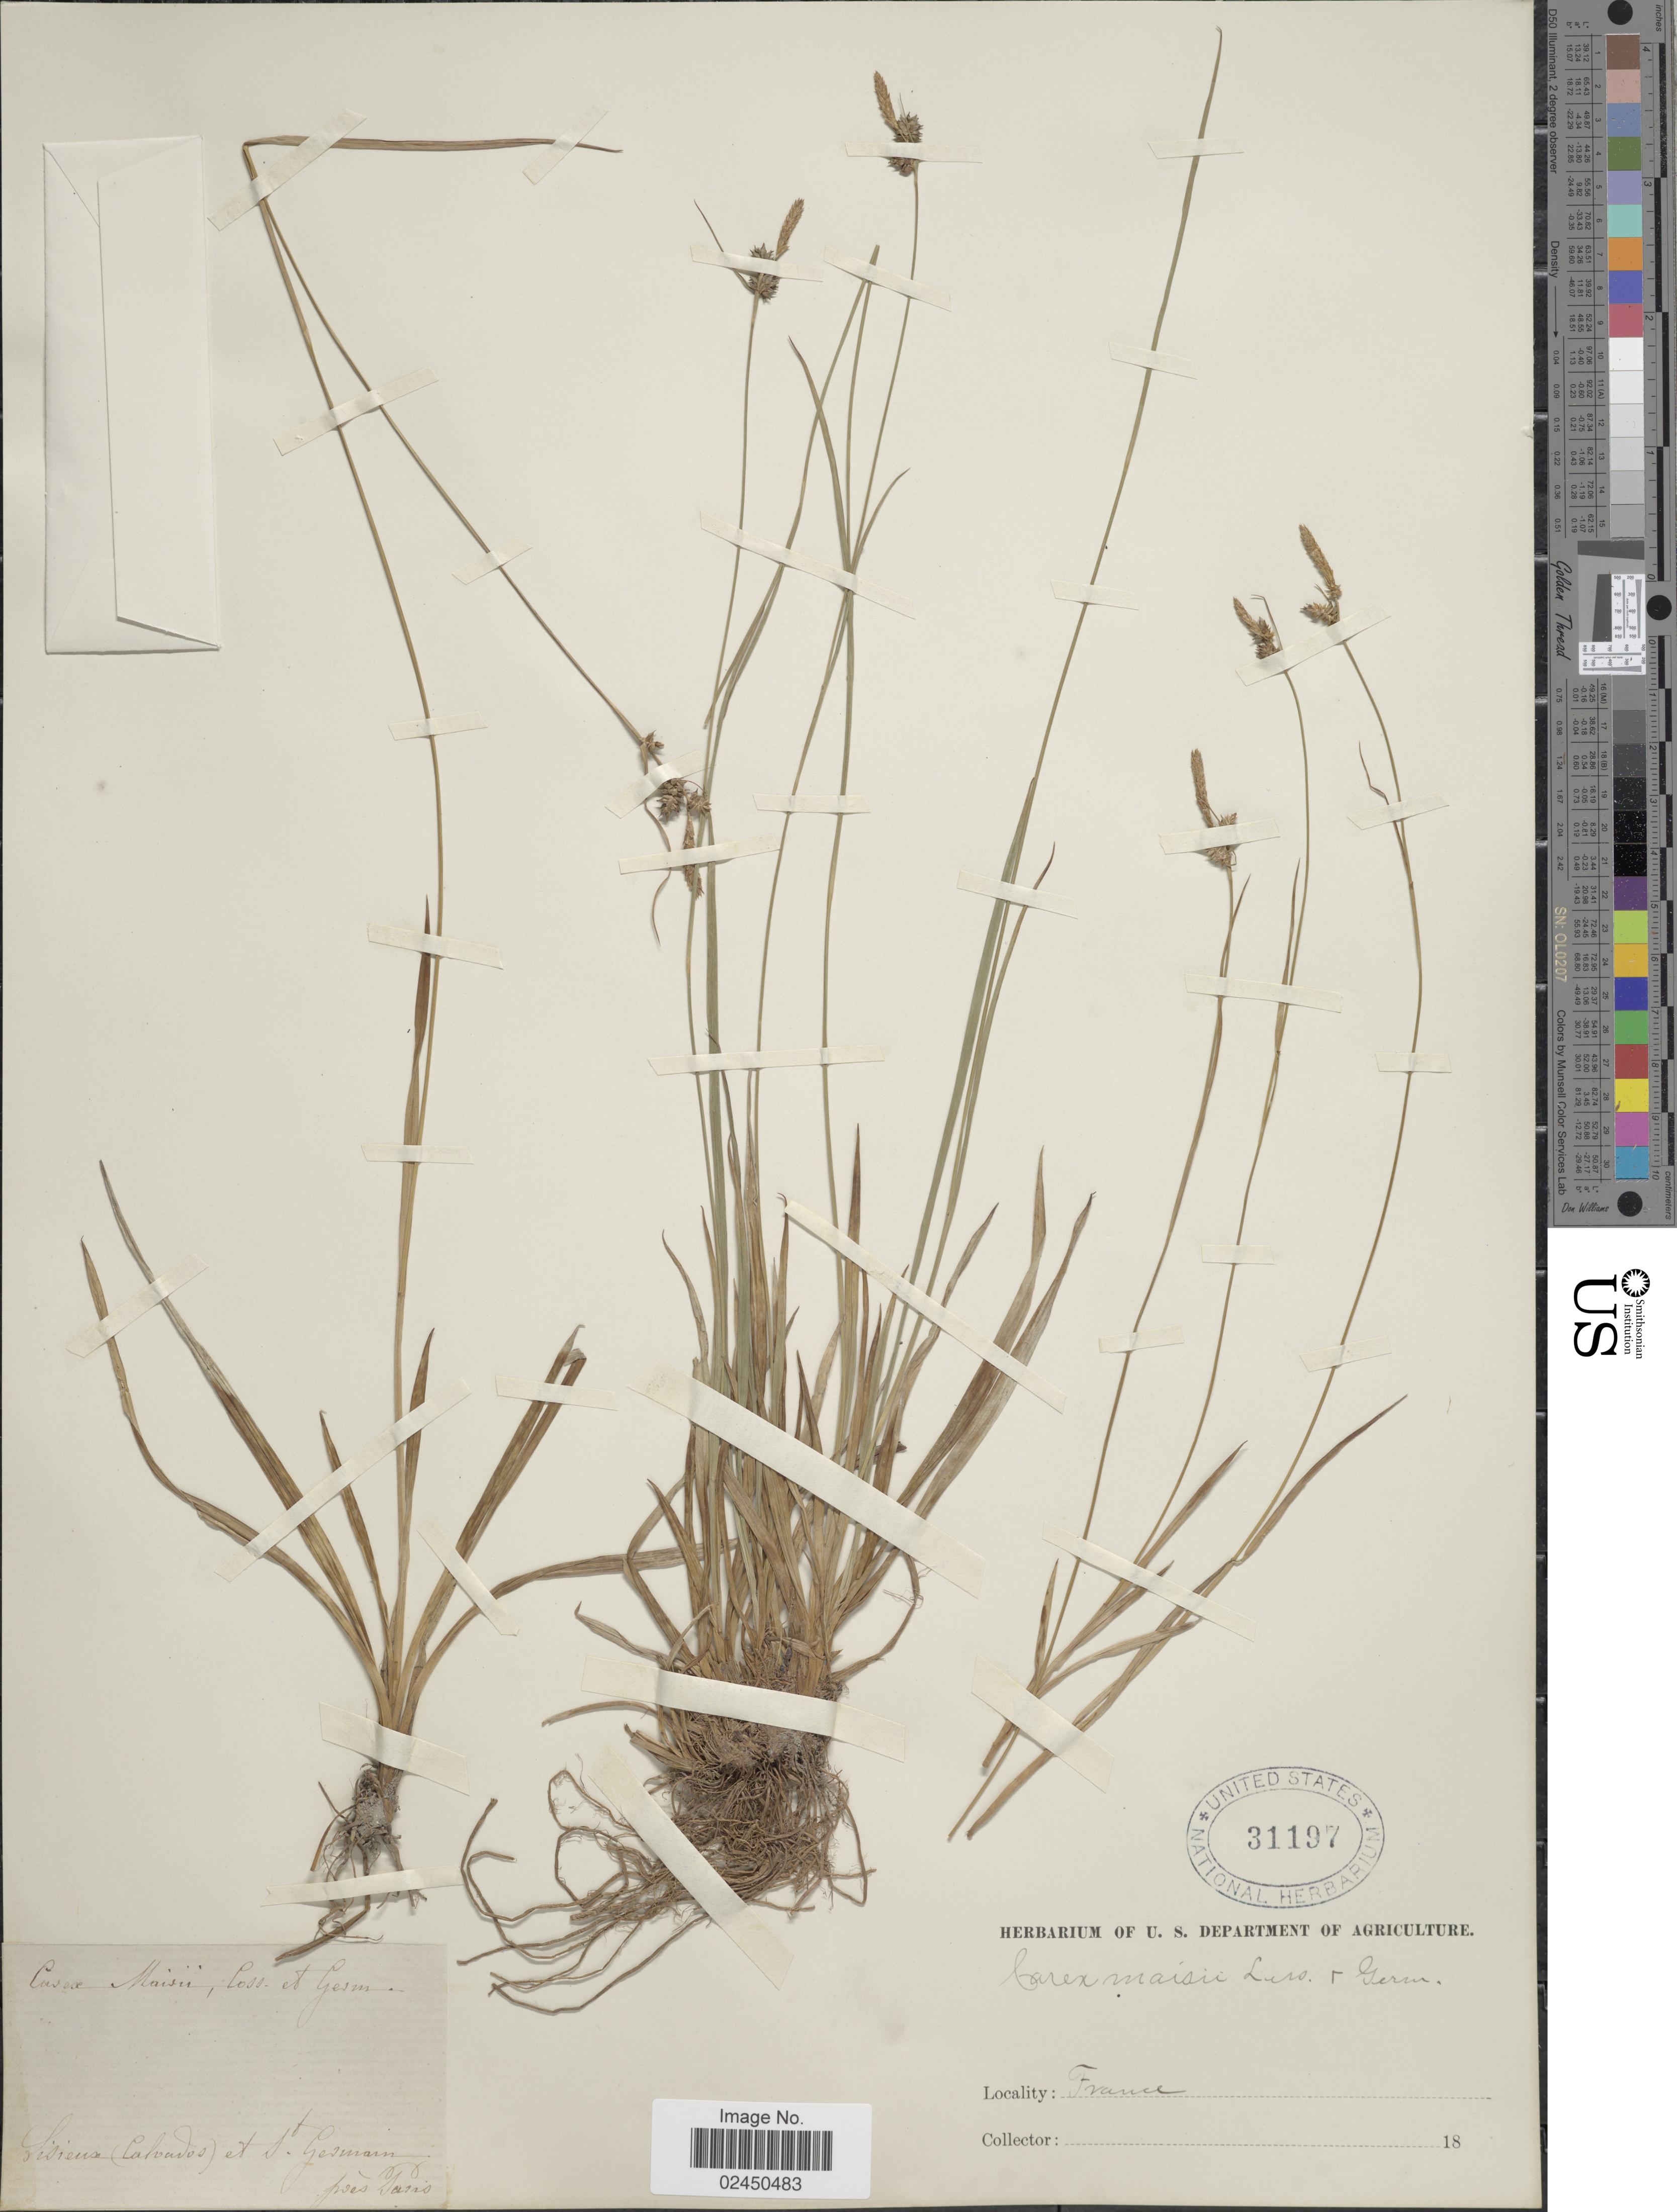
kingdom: Plantae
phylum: Tracheophyta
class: Liliopsida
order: Poales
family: Cyperaceae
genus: Carex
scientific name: Carex mairei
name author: Coss. & Germ.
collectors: ex herb. U. S. Department of Agriculture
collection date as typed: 18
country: France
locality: Lisiense (Calvados) et St. Germain [interpreted]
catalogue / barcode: US 31197